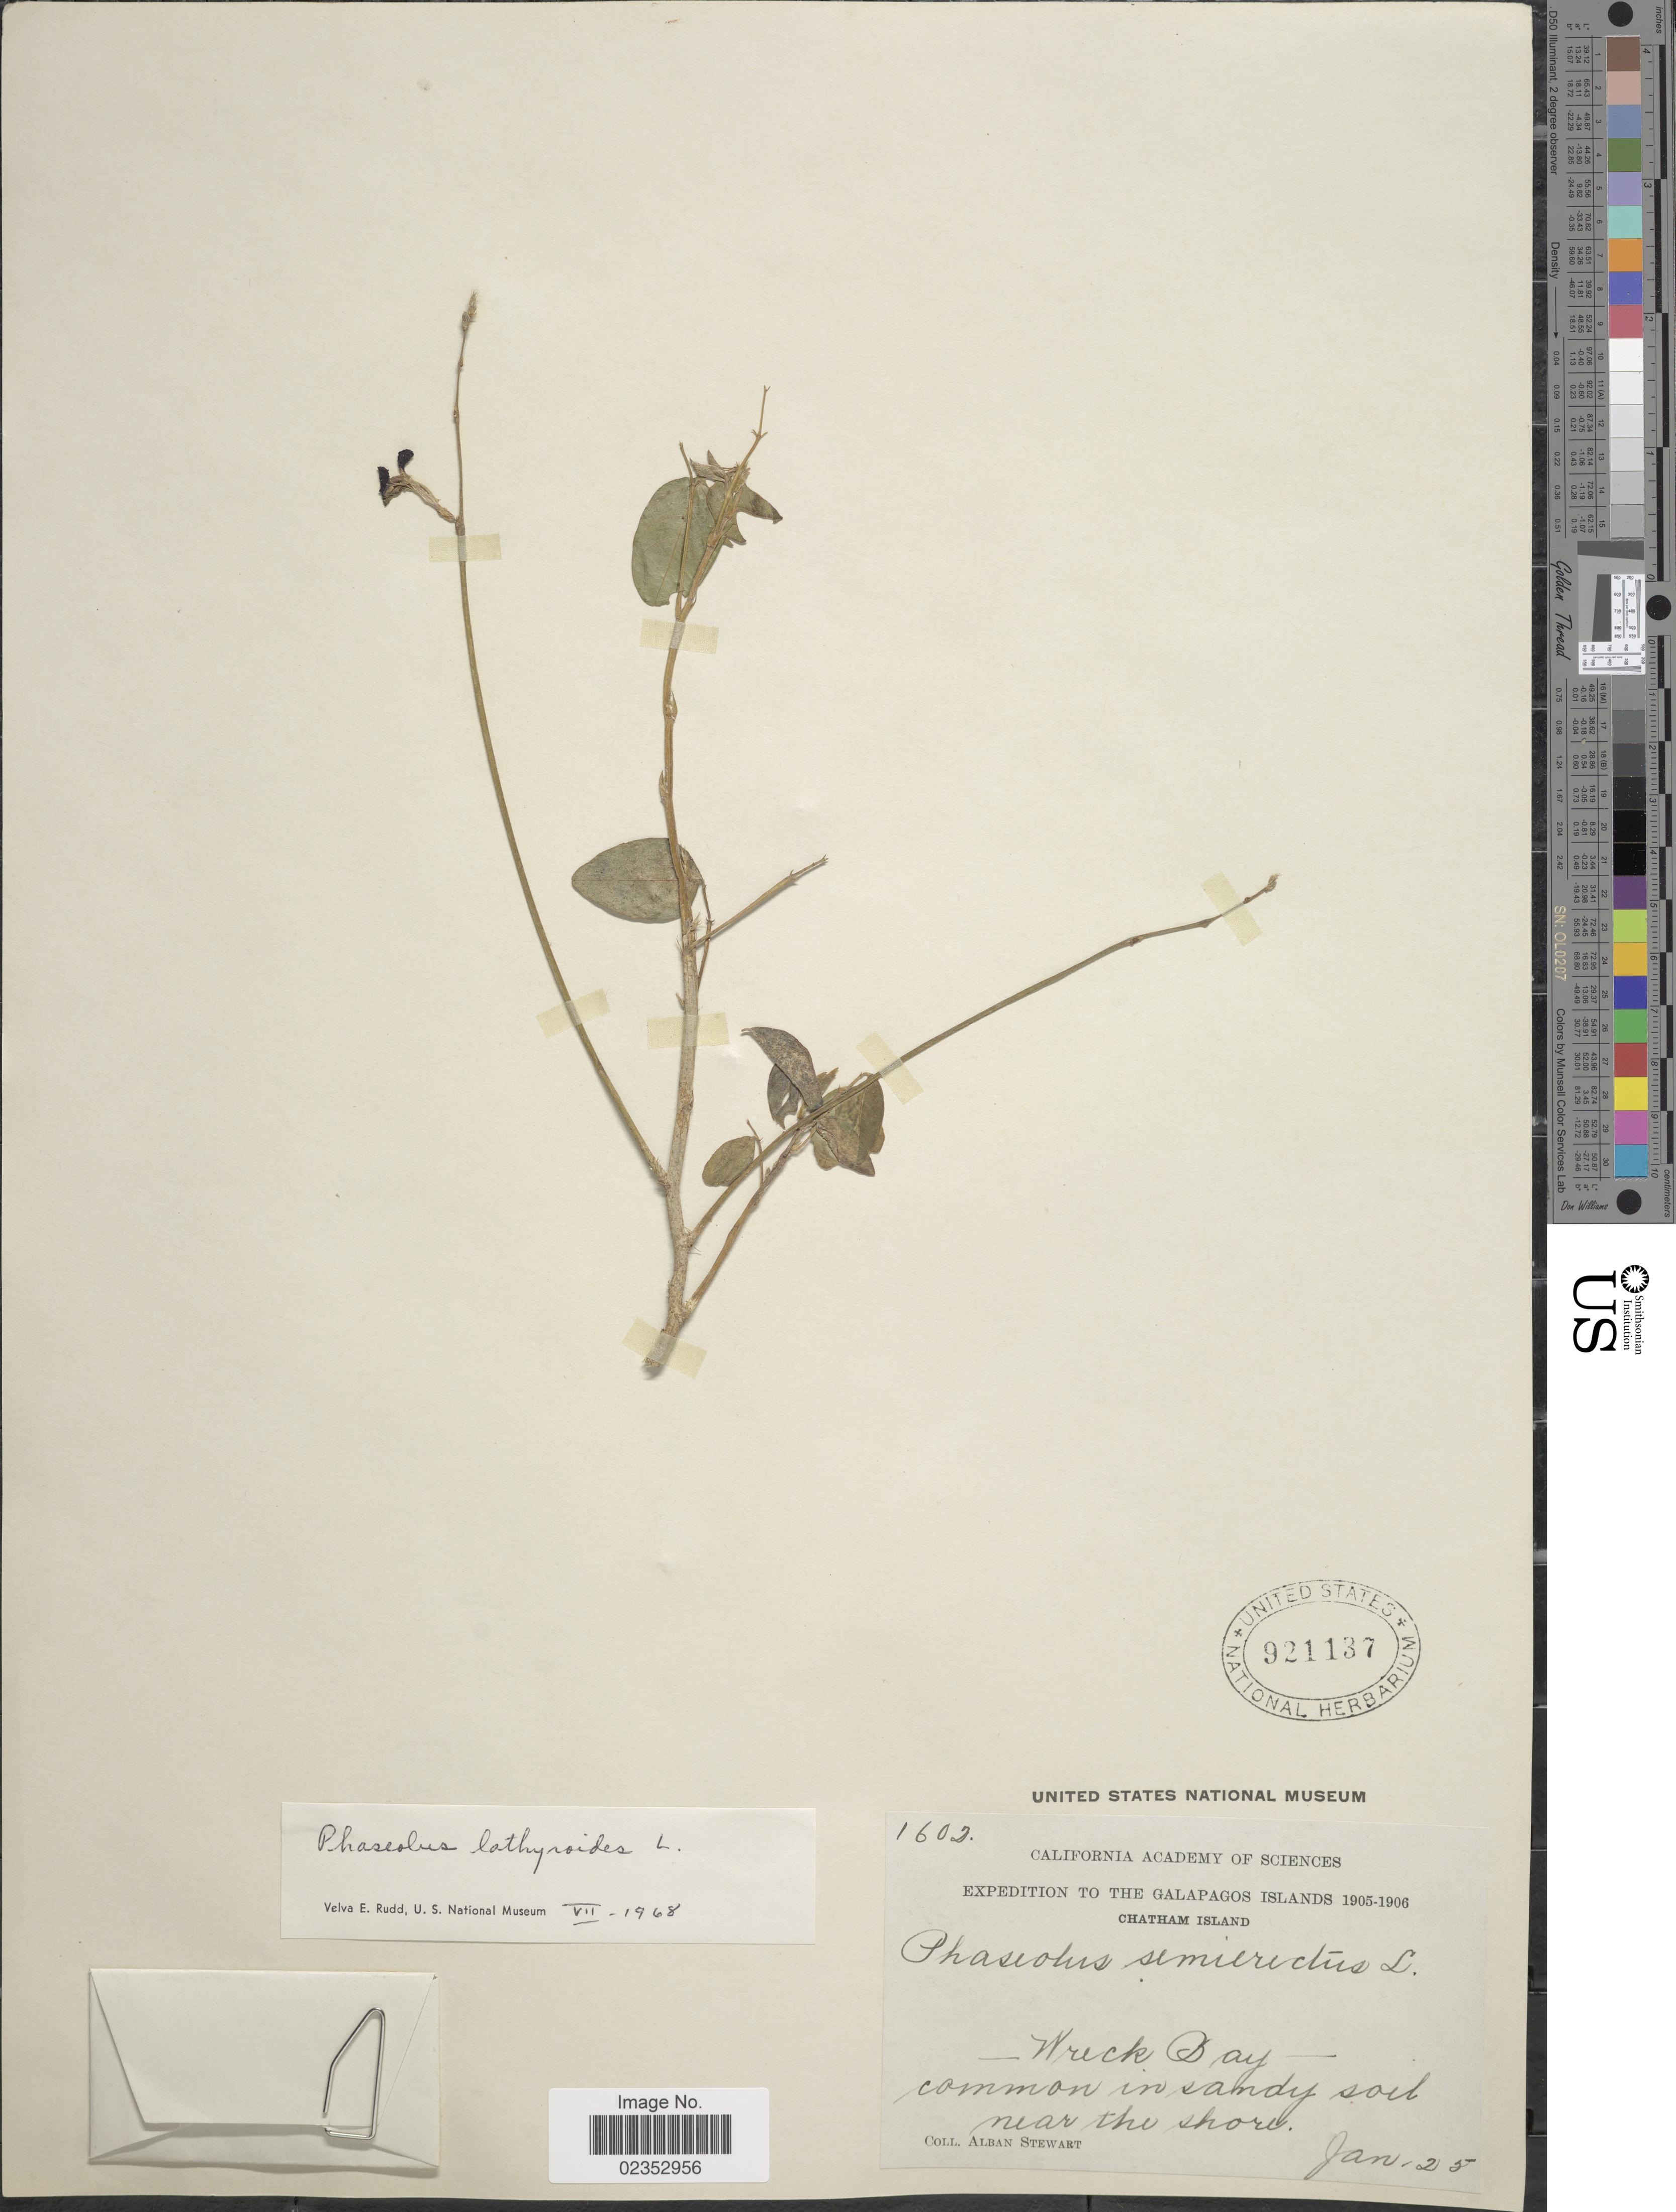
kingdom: Plantae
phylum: Tracheophyta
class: Magnoliopsida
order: Fabales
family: Fabaceae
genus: Phaseolus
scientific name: Phaseolus lathyroides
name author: L.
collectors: A. Stewart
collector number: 1602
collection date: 1905-01-25/1906-01-25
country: Ecuador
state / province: Colón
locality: Chatham Island, -Wreck Bay- common in sandy soil near the shore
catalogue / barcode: US 921137